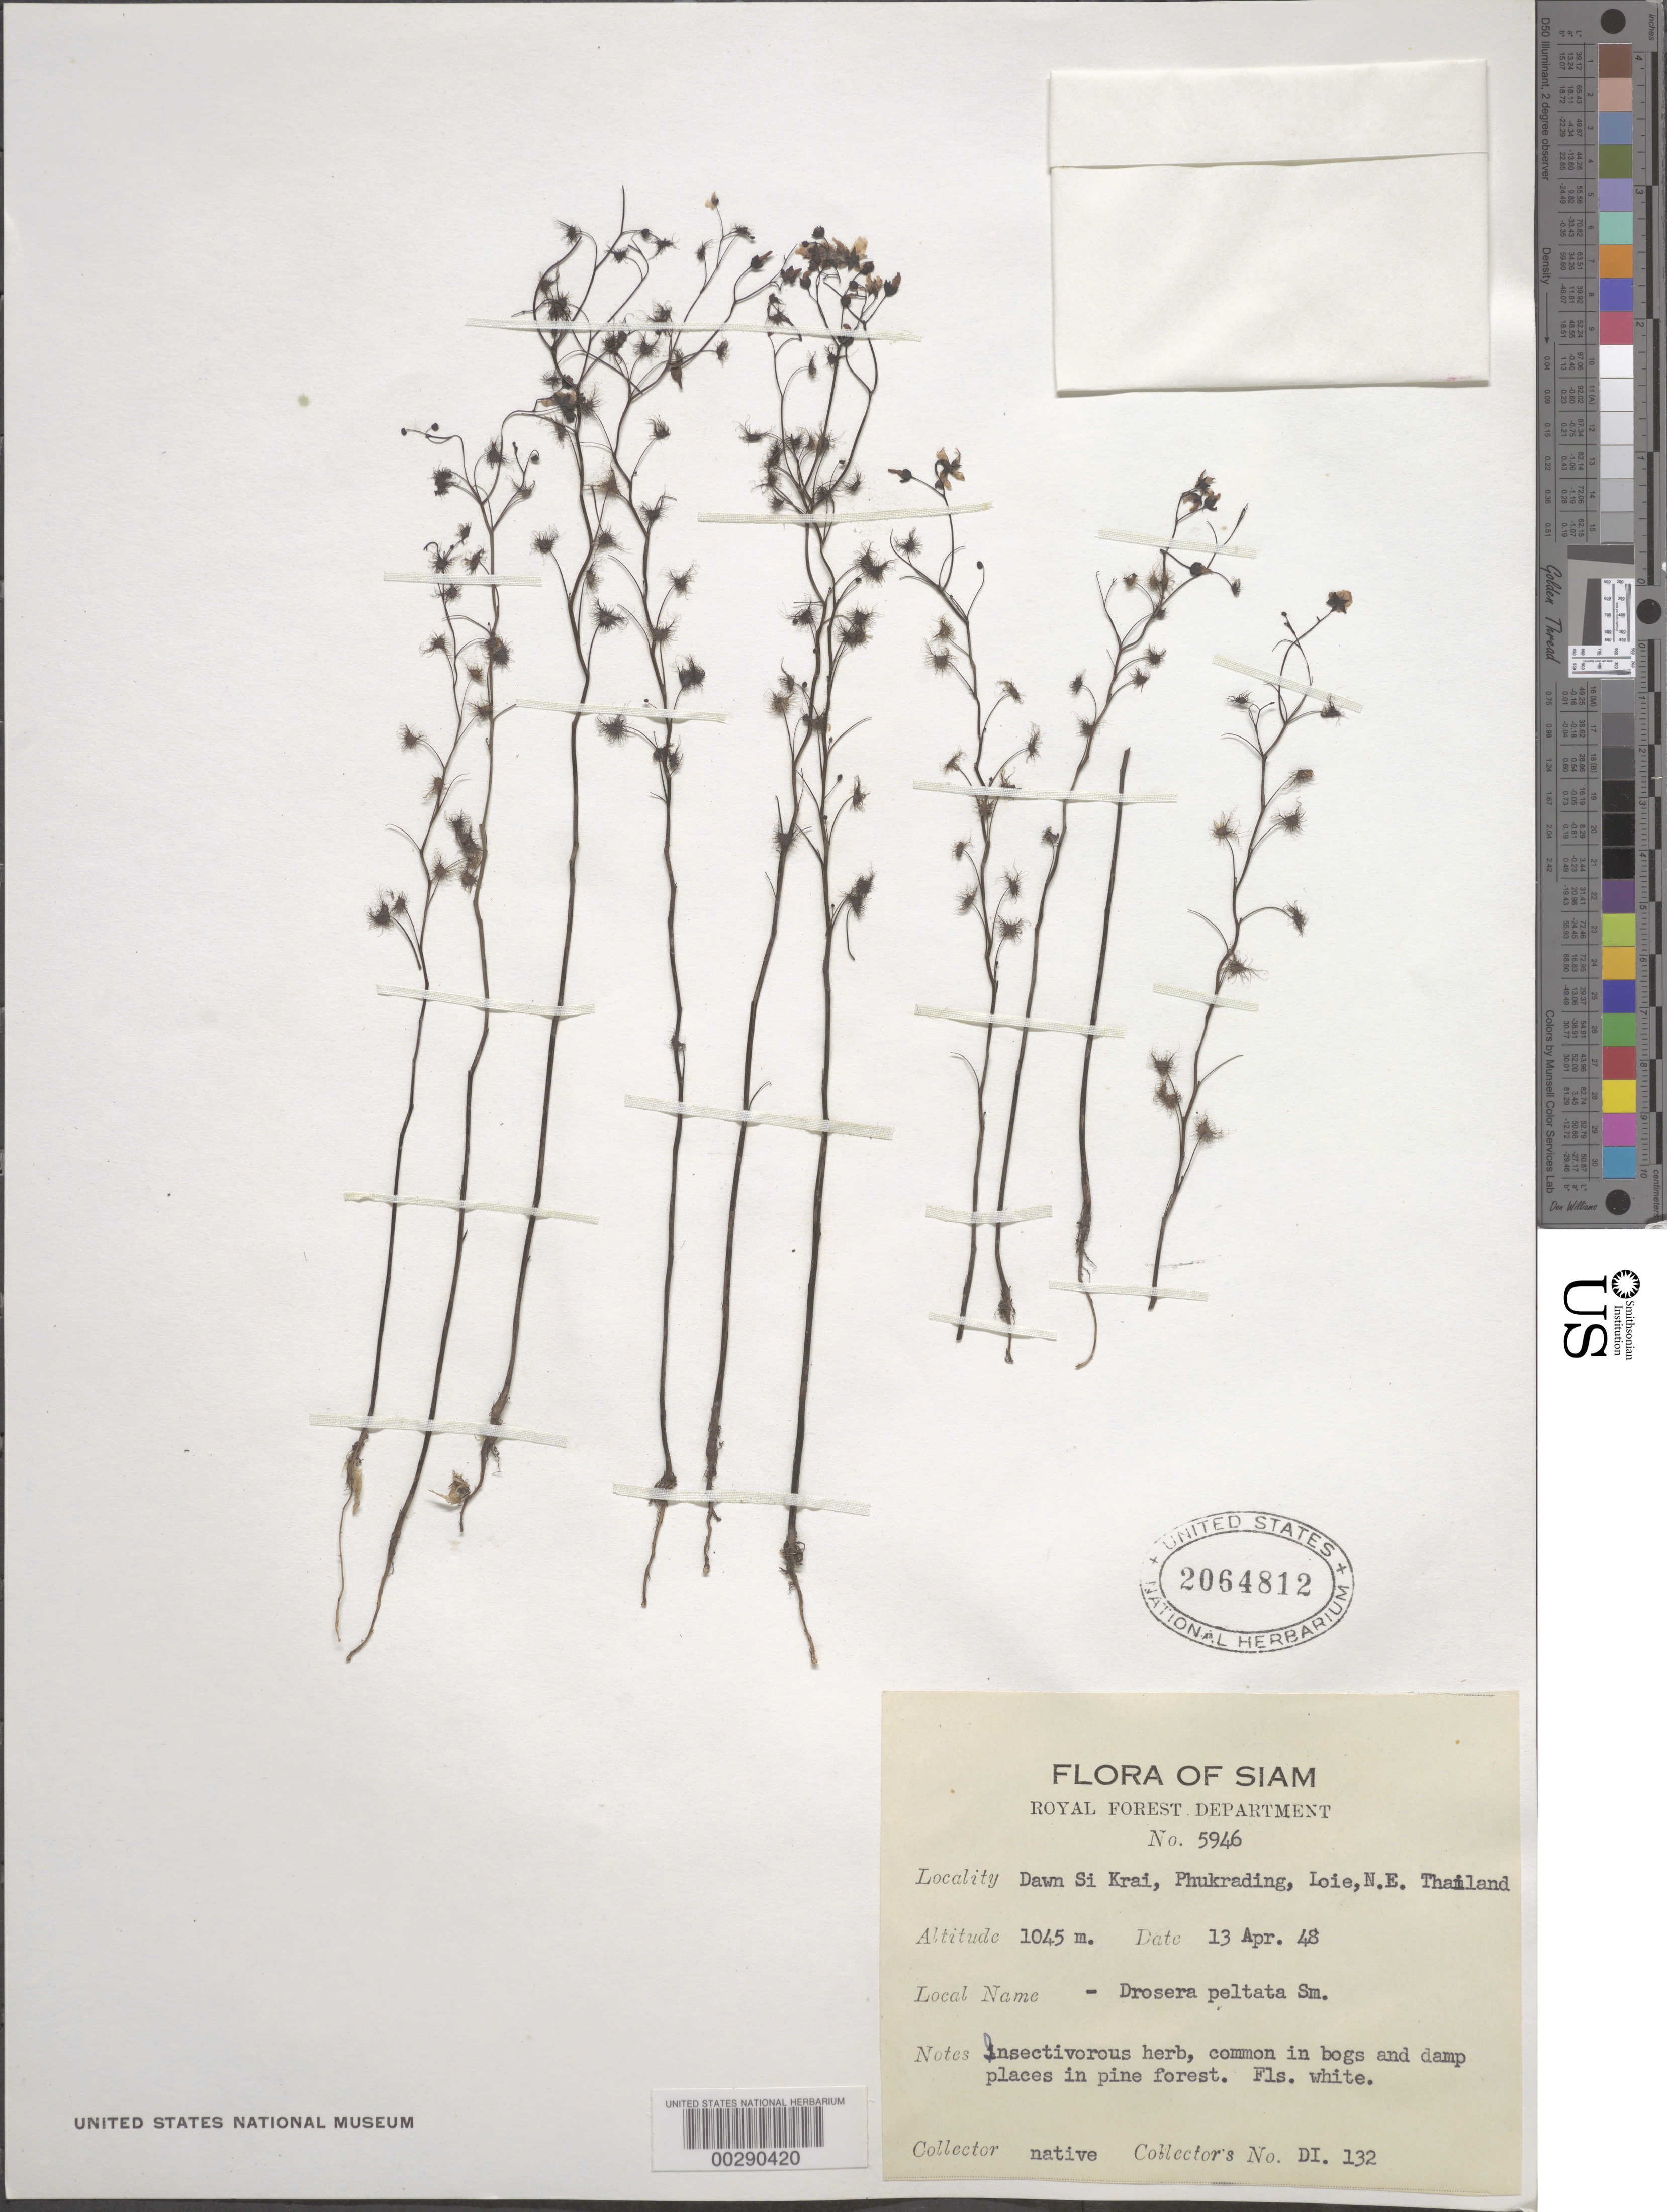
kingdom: Plantae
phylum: Tracheophyta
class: Magnoliopsida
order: Caryophyllales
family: Droseraceae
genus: Drosera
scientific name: Drosera peltata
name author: Sm. ex Willd.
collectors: Native collector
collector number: Di. 132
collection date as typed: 13 Apr 1948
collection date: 1948-04-13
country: Thailand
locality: Dawn si krai, phukrading, loie, ne thailand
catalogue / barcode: US 2064812